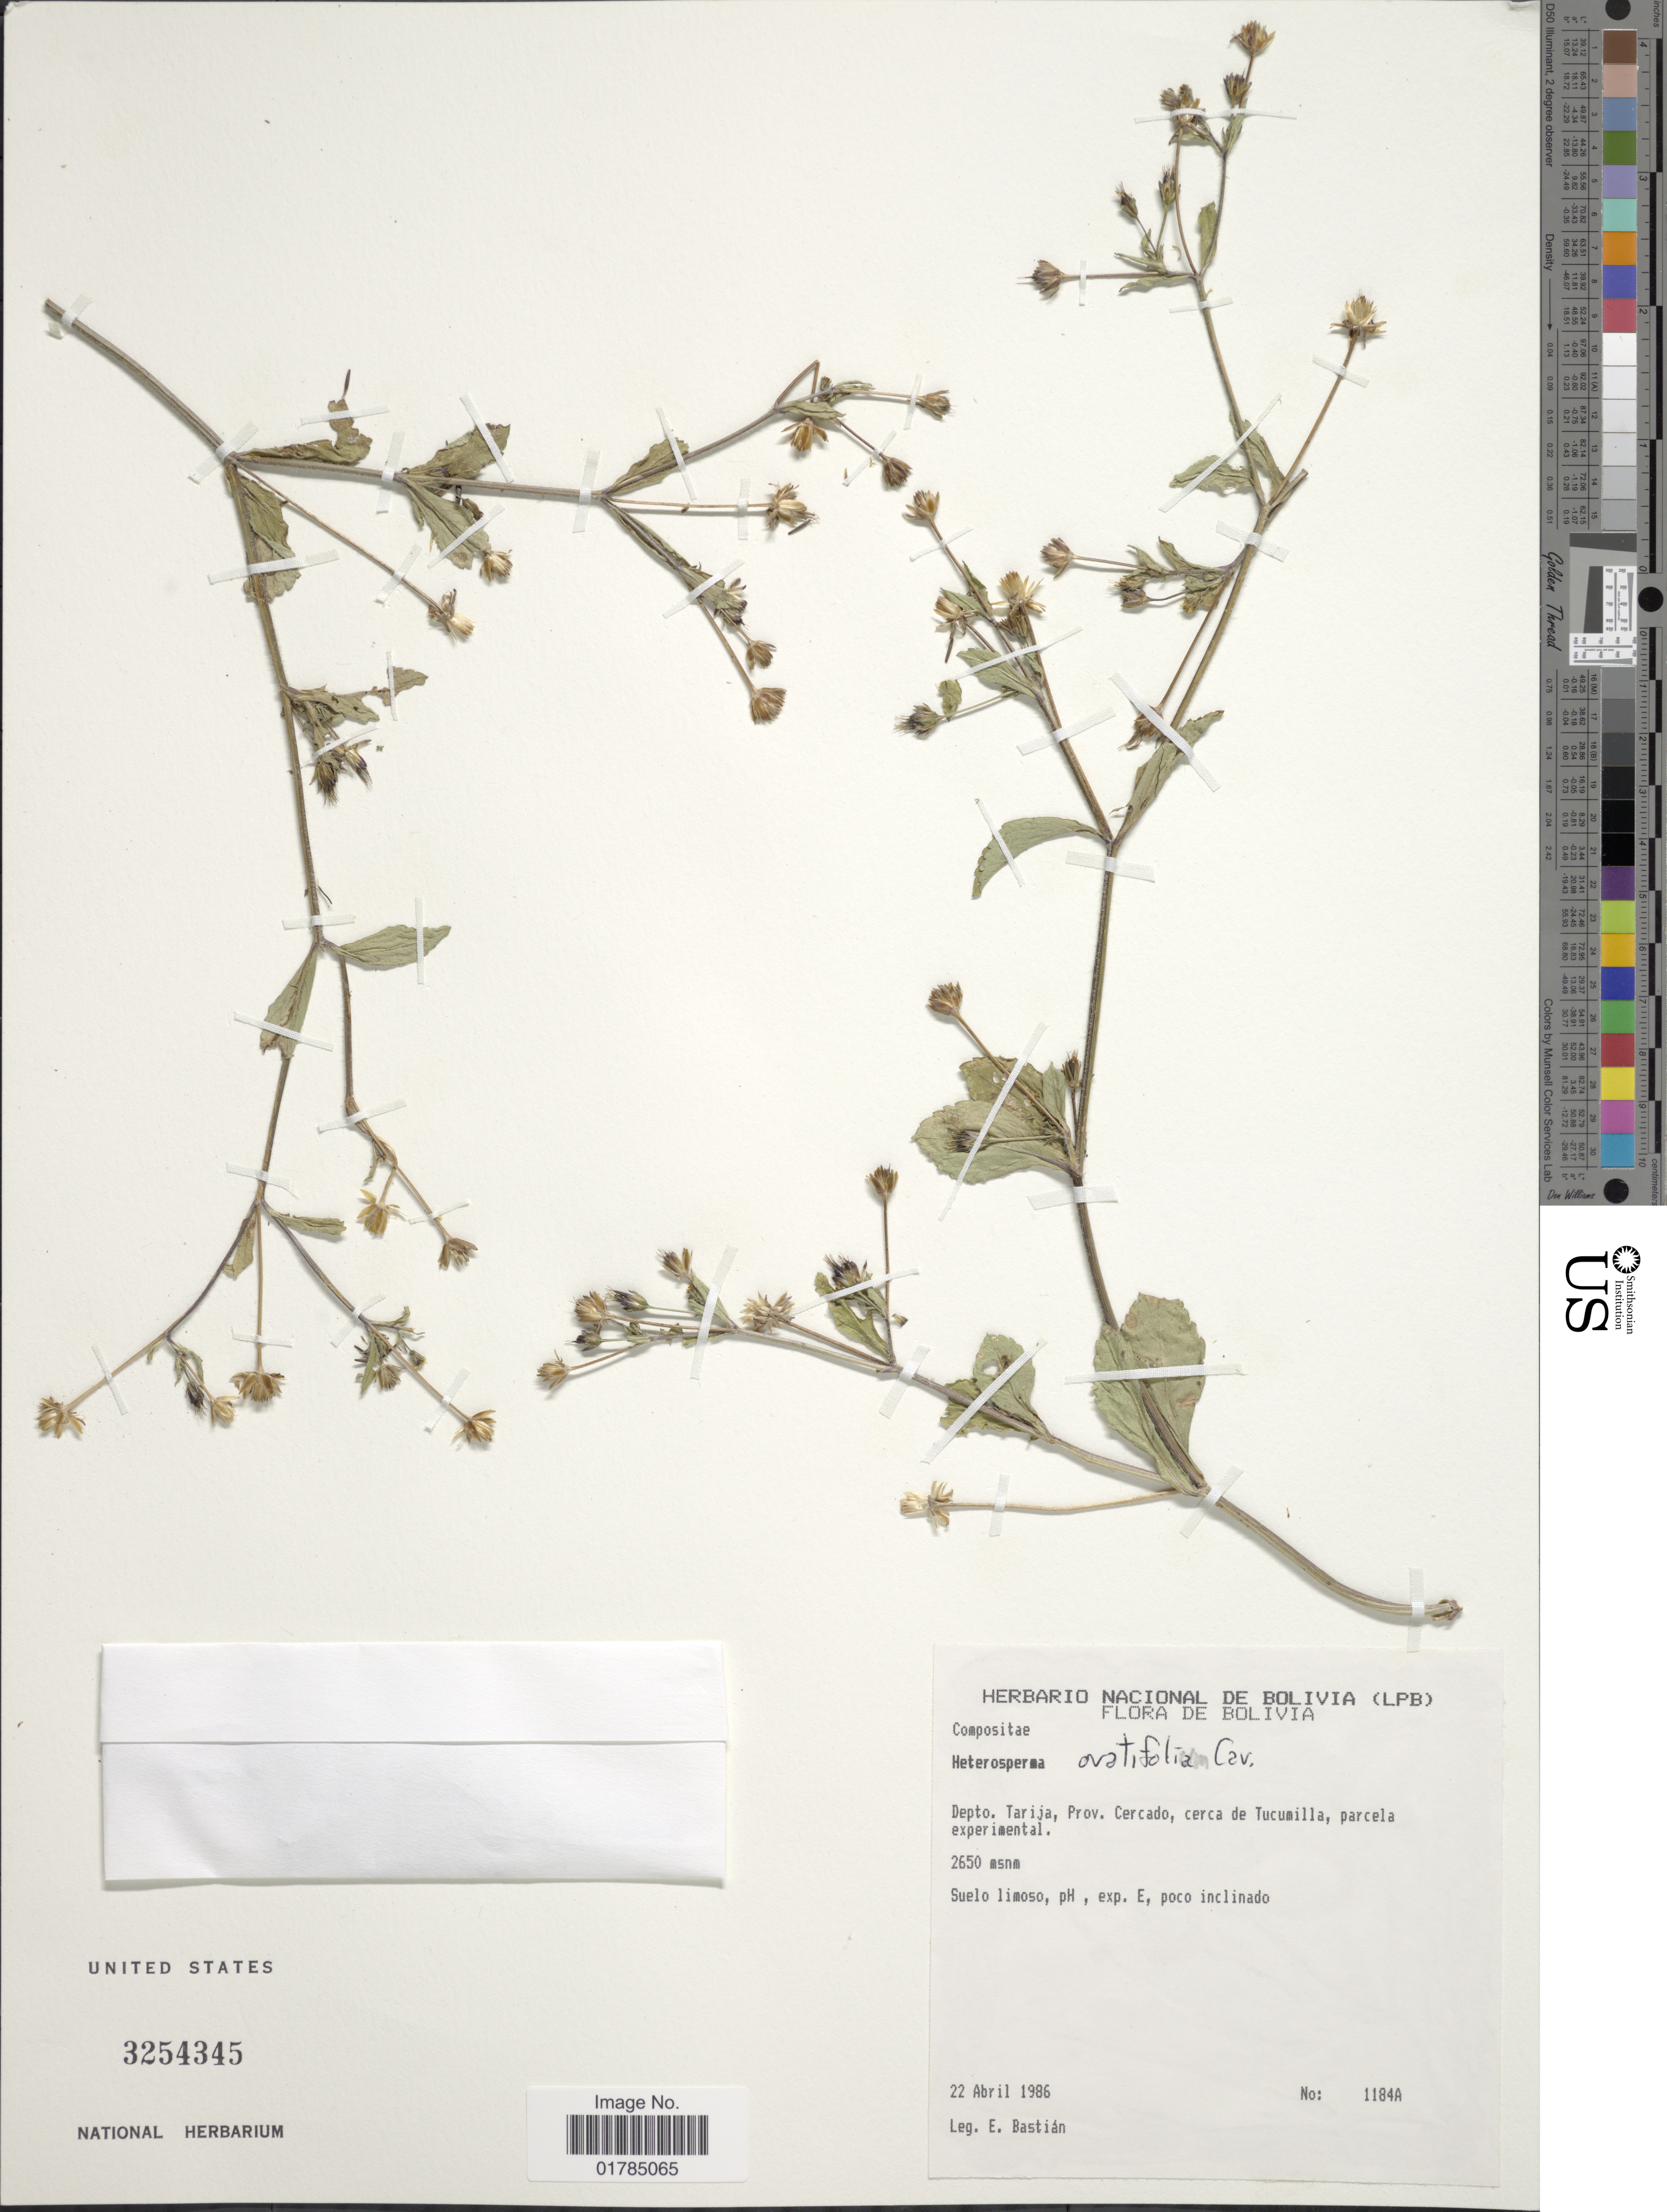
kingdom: Plantae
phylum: Tracheophyta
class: Magnoliopsida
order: Asterales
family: Asteraceae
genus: Heterosperma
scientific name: Heterosperma ovatifolium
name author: Cav.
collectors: E. Bastian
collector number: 1184A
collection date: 1986-04-22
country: Bolivia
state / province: Tarija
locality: Prov. Cercado, cerca de Tucumilla, parcela experimental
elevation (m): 2650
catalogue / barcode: US 3254345